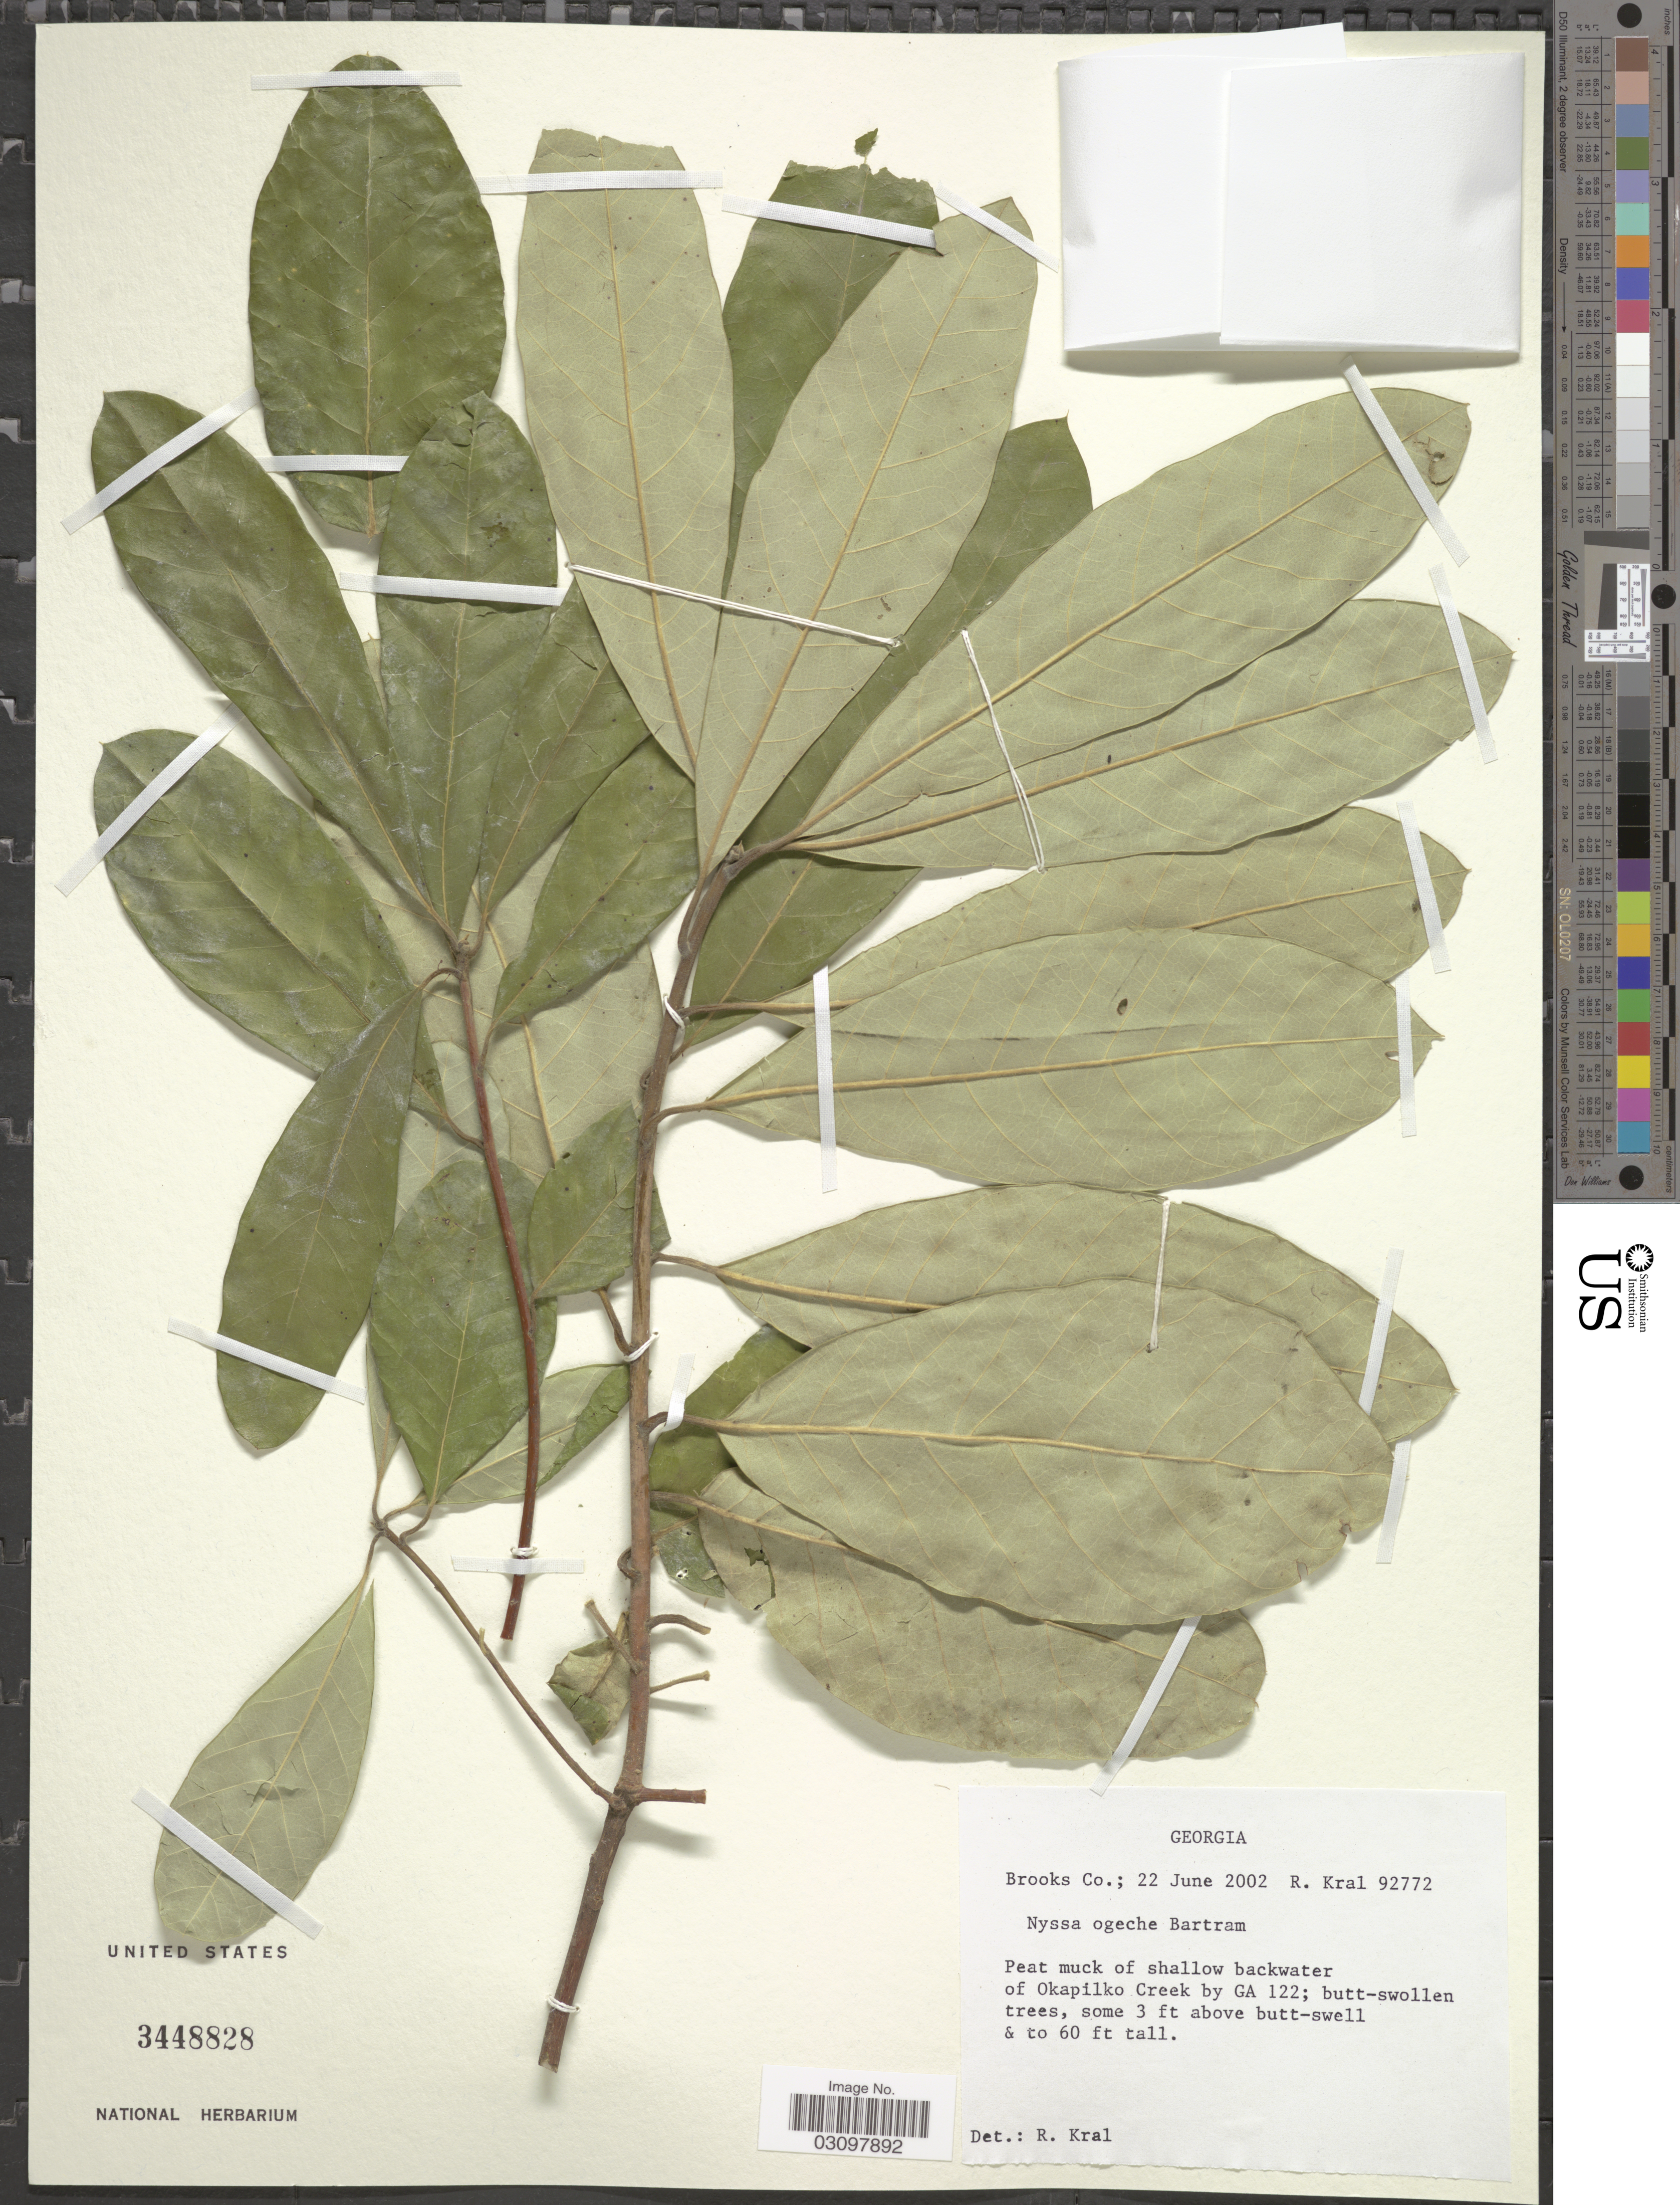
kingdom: Plantae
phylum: Tracheophyta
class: Magnoliopsida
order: Cornales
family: Nyssaceae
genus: Nyssa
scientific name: Nyssa ogeche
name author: W. Bartram ex Marshall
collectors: R. Kral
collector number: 92772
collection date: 2002-06-22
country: United States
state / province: Georgia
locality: Brooks Co. Peat muck of shallow backwater of Okapilko Creek by GA 122.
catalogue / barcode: US 3448828